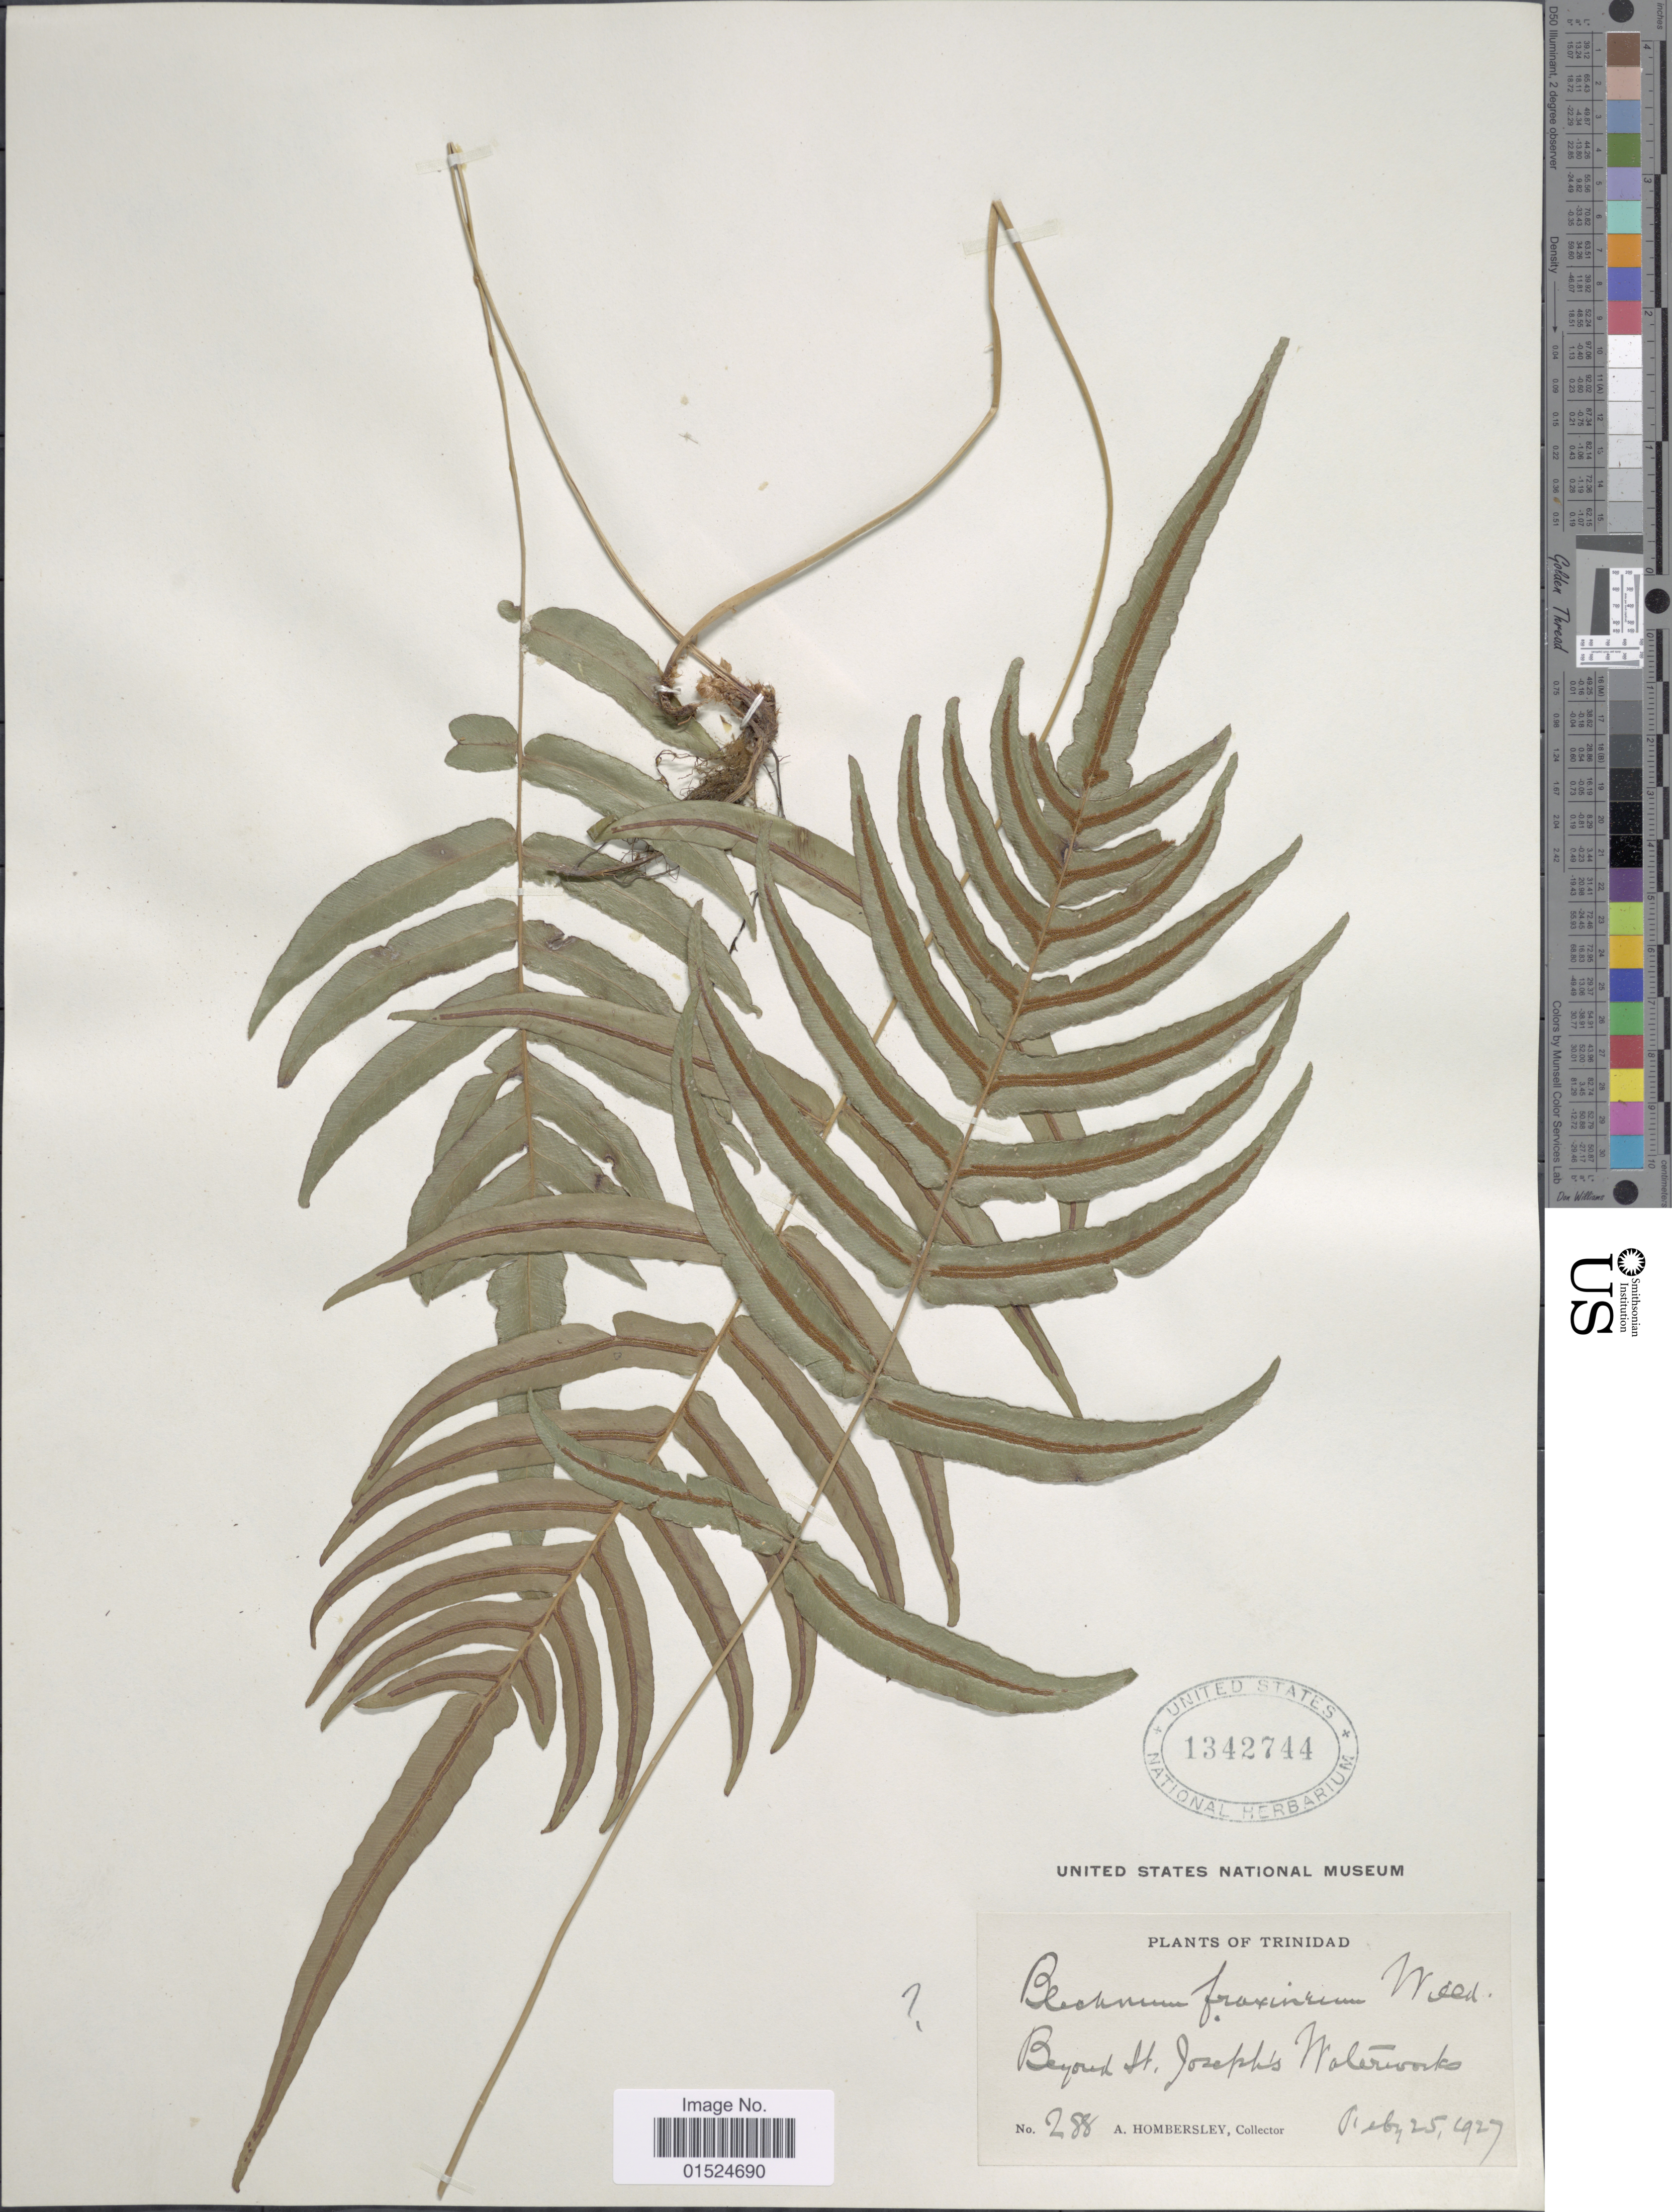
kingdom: Plantae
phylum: Tracheophyta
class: Polypodiopsida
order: Polypodiales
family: Blechnaceae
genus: Blechnum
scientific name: Blechnum falciculatum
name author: C. Presl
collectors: A. Hombersley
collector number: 288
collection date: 1927-02-25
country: Trinidad and Tobago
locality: Trinidad, Beyond St. Joseph's Waterworks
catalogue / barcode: US 1342744